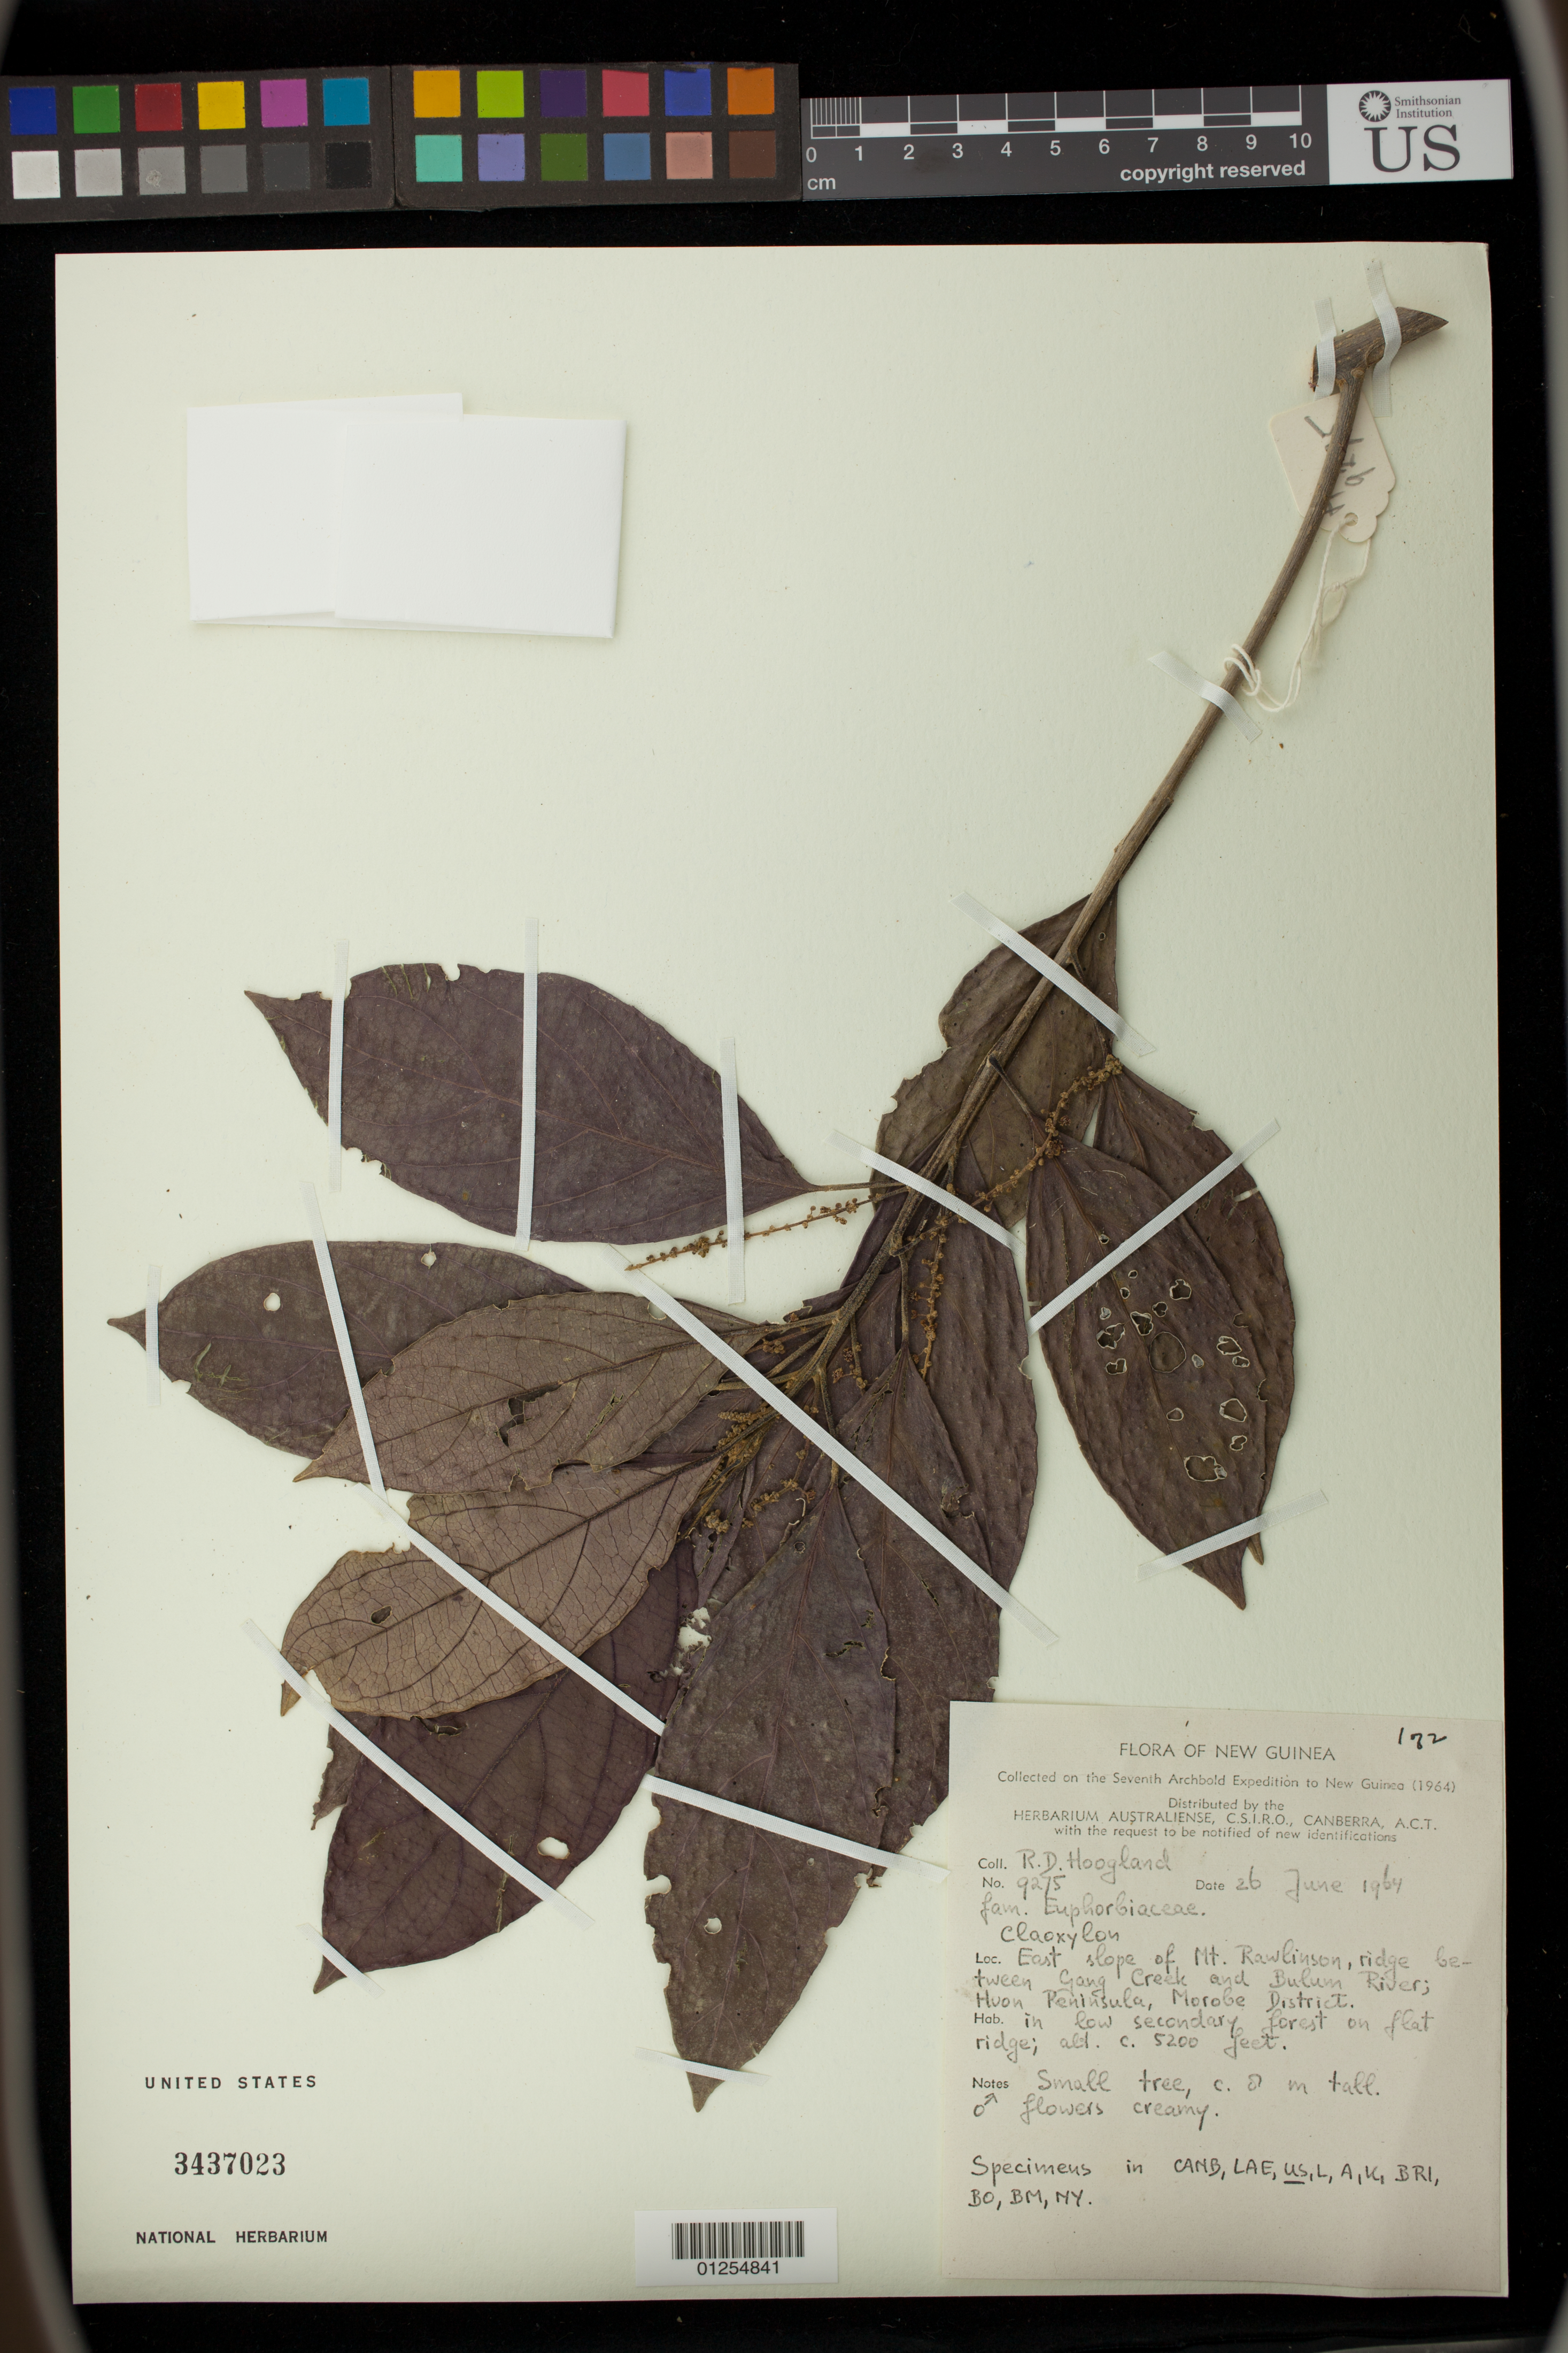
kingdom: Plantae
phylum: Tracheophyta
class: Magnoliopsida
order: Malpighiales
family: Euphorbiaceae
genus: Claoxylon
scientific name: Claoxylon sp.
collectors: R. D. Hoogland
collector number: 9275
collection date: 1964-06-26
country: Papua New Guinea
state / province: Morobe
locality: East slope of Mt. Rawlinson, ridge between Gang Creek and Bulum River; Huon Peninsula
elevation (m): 1585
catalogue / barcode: US 3437023